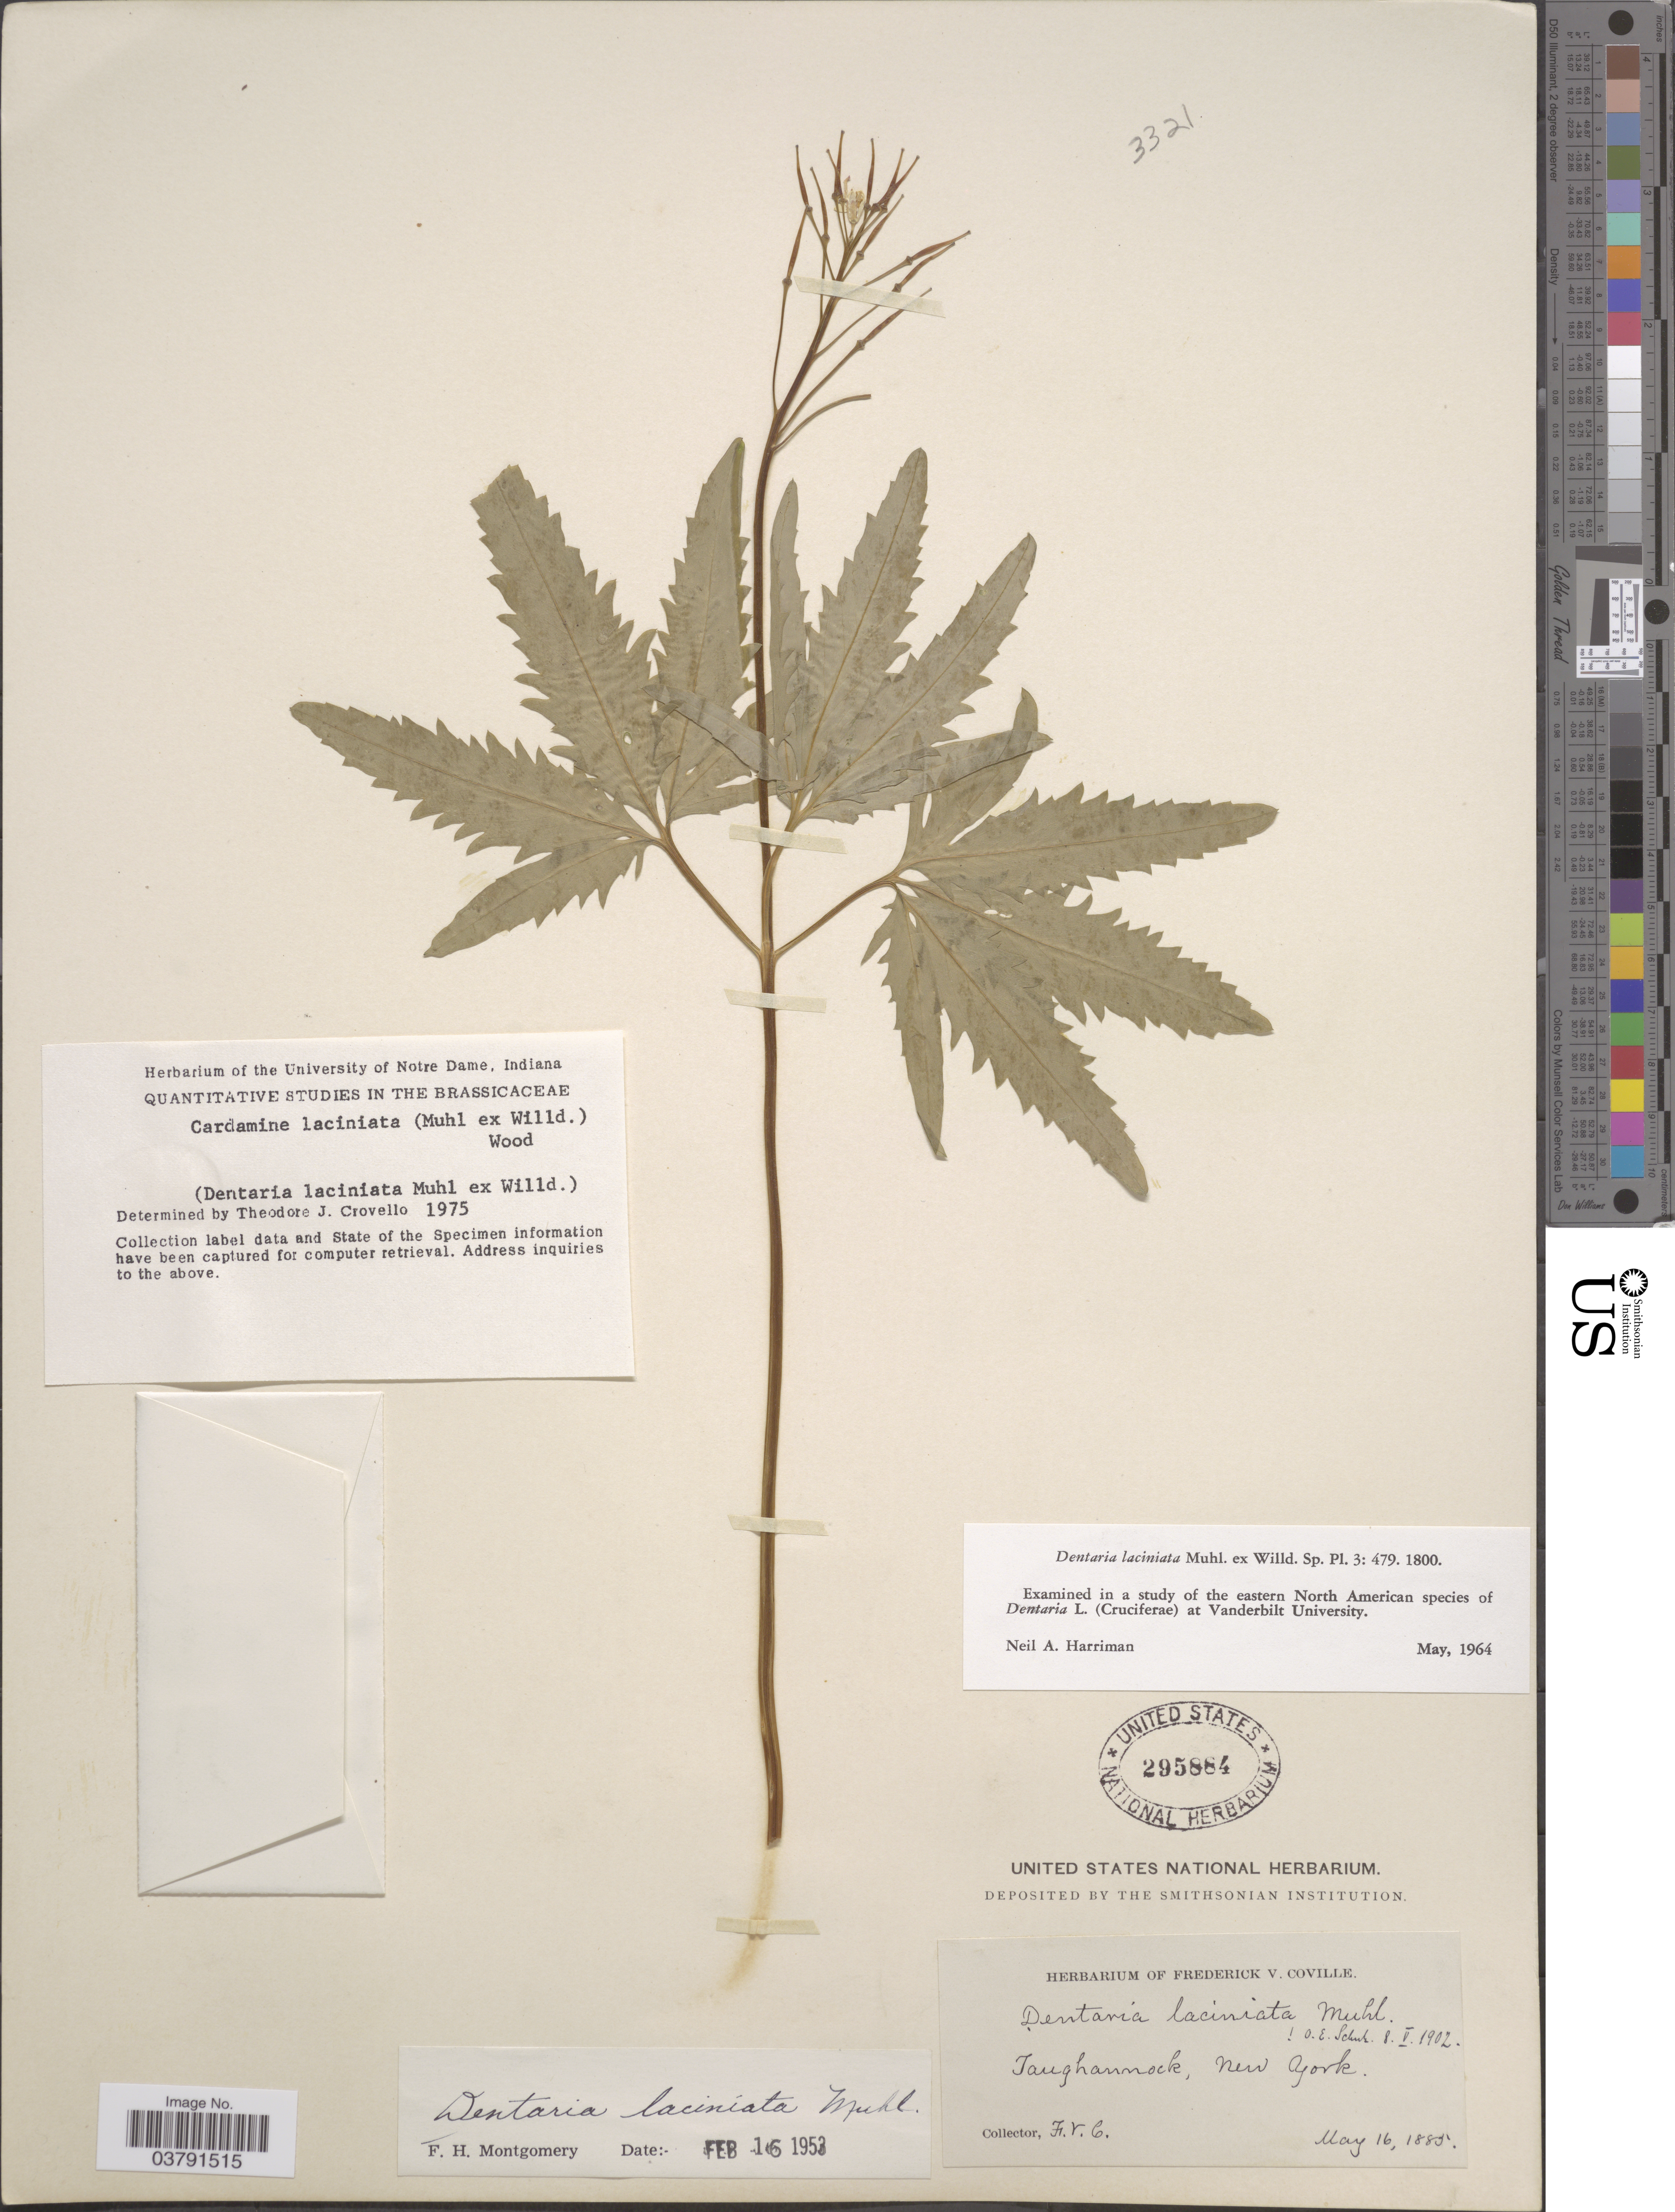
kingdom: Plantae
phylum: Tracheophyta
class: Magnoliopsida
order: Brassicales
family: Brassicaceae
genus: Dentaria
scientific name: Dentaria laciniata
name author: Muhl.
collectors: F. V. Coville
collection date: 1885-05-16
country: United States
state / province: New York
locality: Taughannock.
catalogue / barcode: US 295884